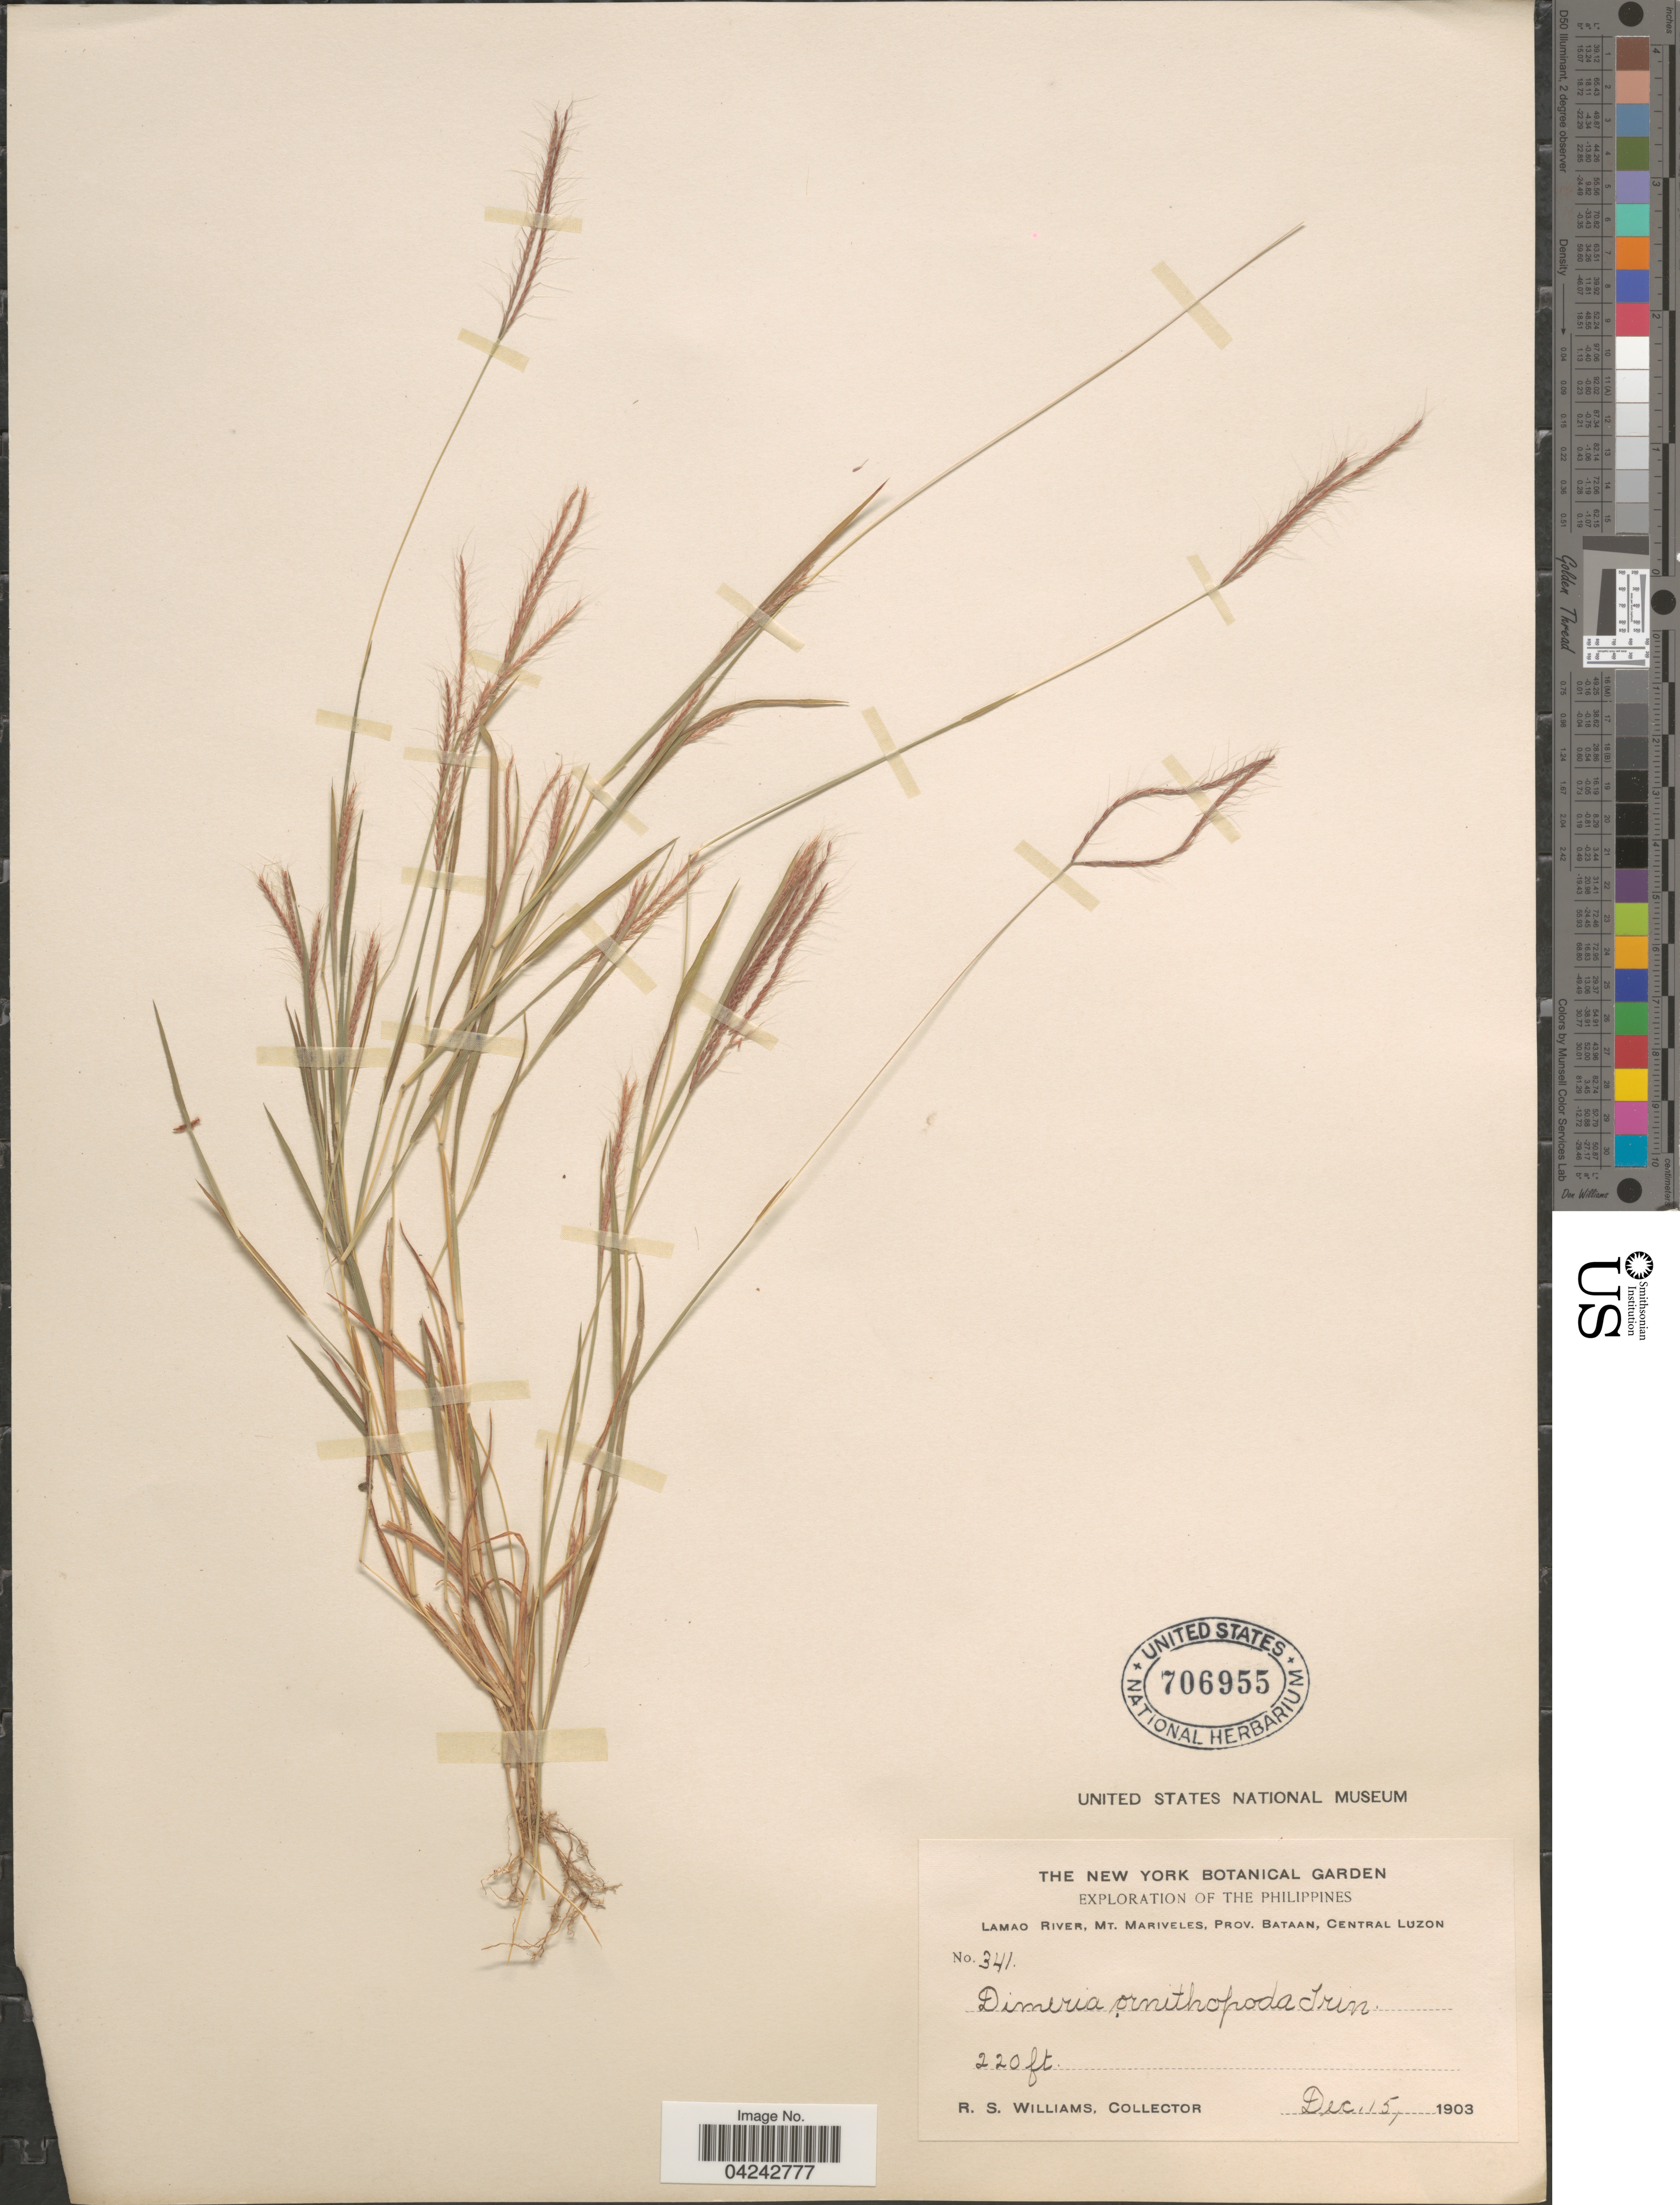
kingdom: Plantae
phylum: Tracheophyta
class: Liliopsida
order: Poales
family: Poaceae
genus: Dimeria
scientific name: Dimeria ornithopoda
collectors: R. S. Williams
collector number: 341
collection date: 1903-12-15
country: Philippines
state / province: Central Luzon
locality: Exploration of the Philippines. Lamao River, Mt. Mariveles, Prov. Bataan.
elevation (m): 67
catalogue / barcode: US 706955